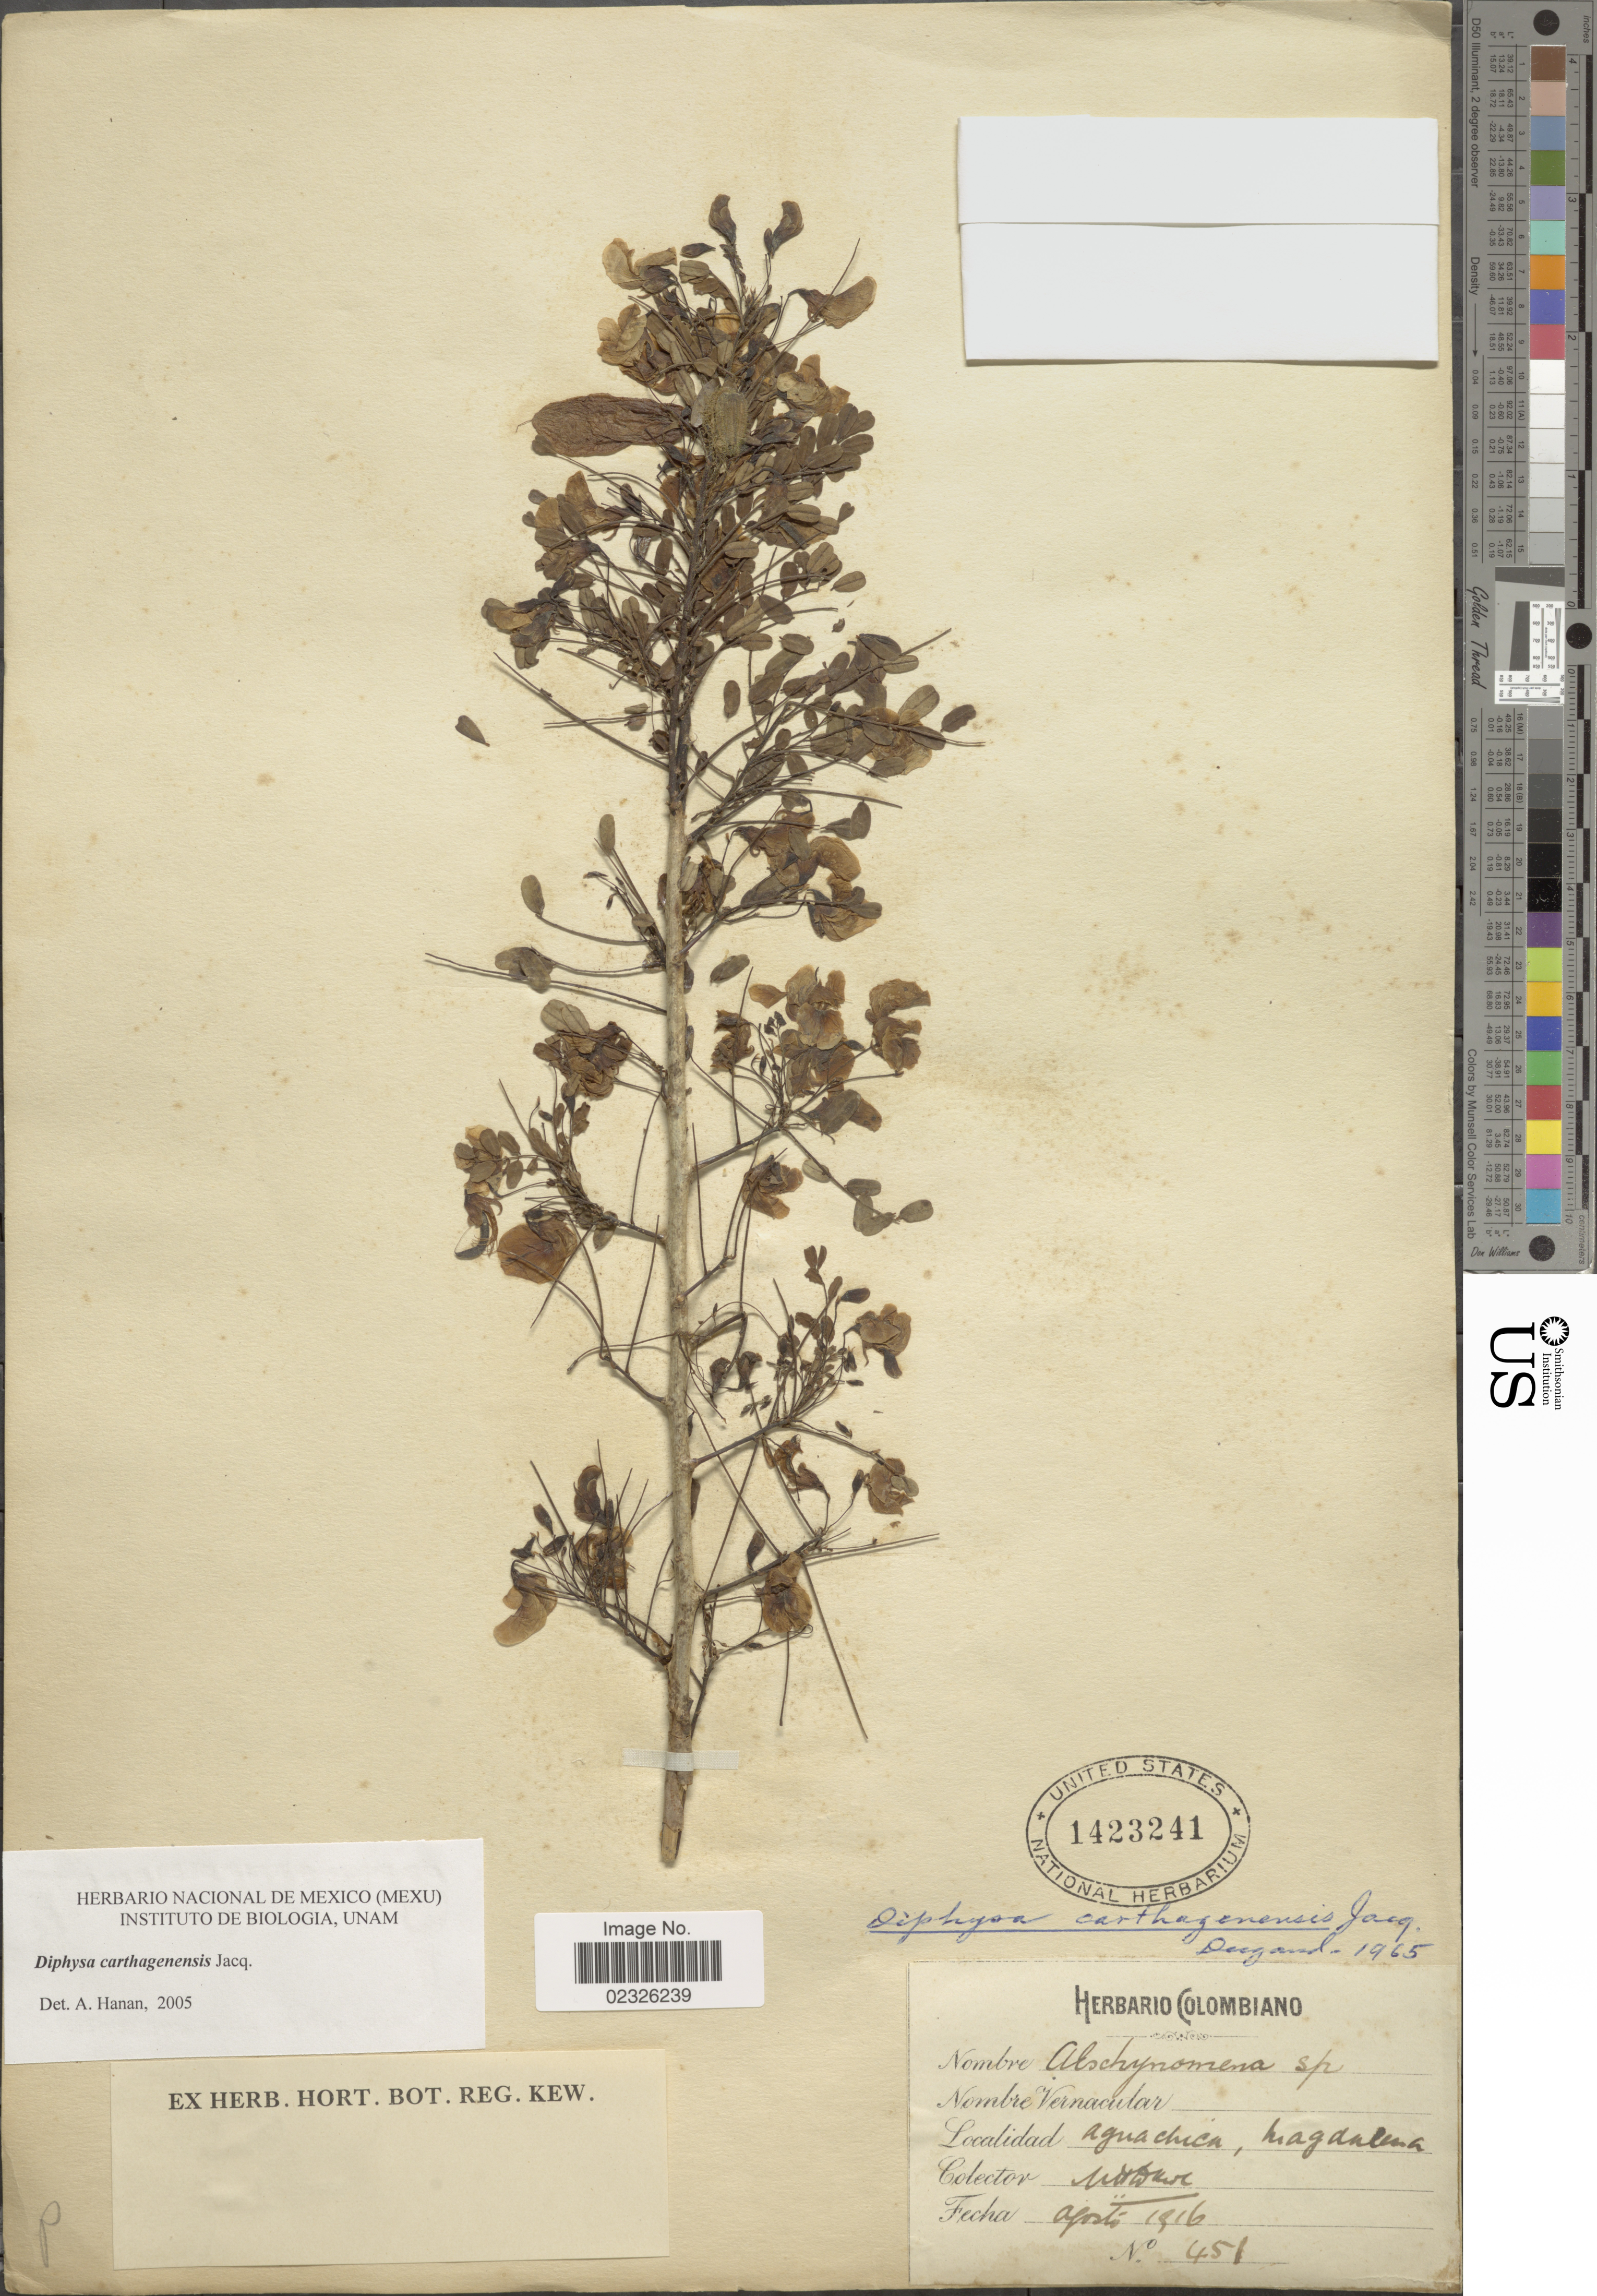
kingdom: Plantae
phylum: Tracheophyta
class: Magnoliopsida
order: Fabales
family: Fabaceae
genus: Diphysa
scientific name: Diphysa carthagenensis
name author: Jacq.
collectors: M. T. Dawe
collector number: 451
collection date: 1916-08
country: Colombia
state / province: Magdalena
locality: Aguachica, Magdalena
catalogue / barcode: US 1423241